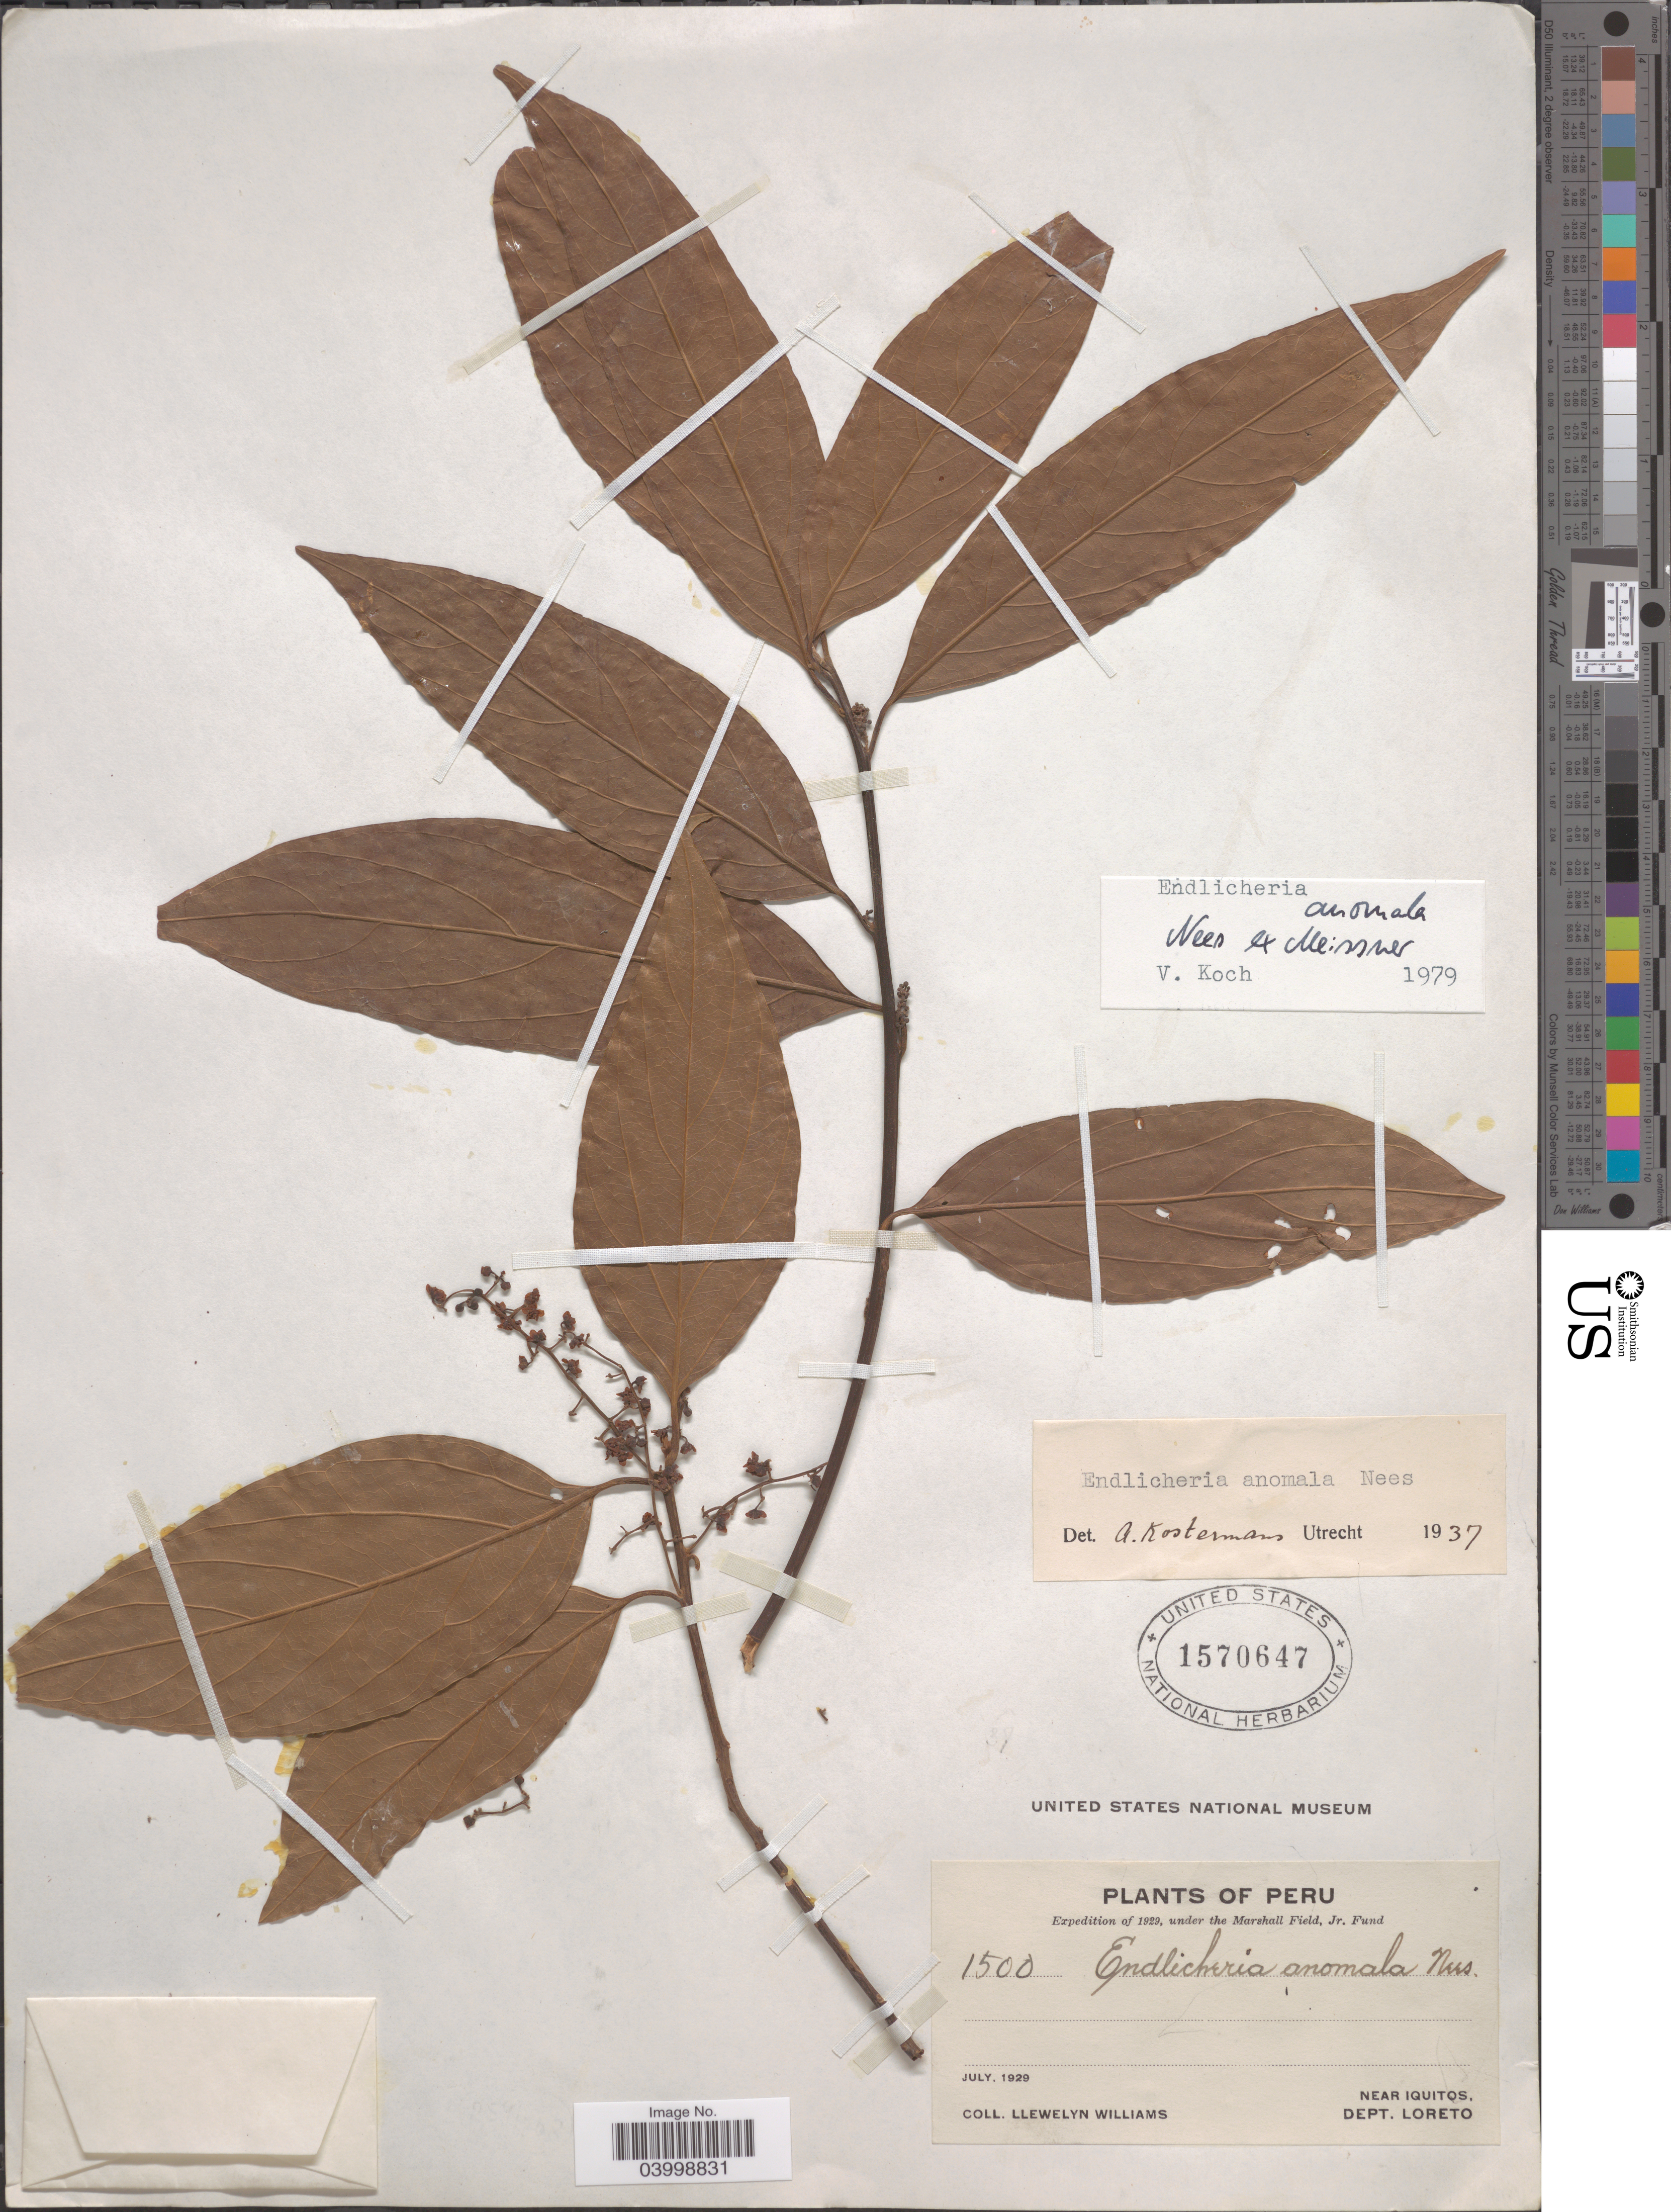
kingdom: Plantae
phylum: Tracheophyta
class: Magnoliopsida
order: Laurales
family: Lauraceae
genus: Endlicheria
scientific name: Endlicheria anomala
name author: Nees ex Meisn.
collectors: Ll. Williams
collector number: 1500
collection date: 1929-07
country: Peru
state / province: Loreto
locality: Near Iquitos, Dept. Loreto.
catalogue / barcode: US 1570647